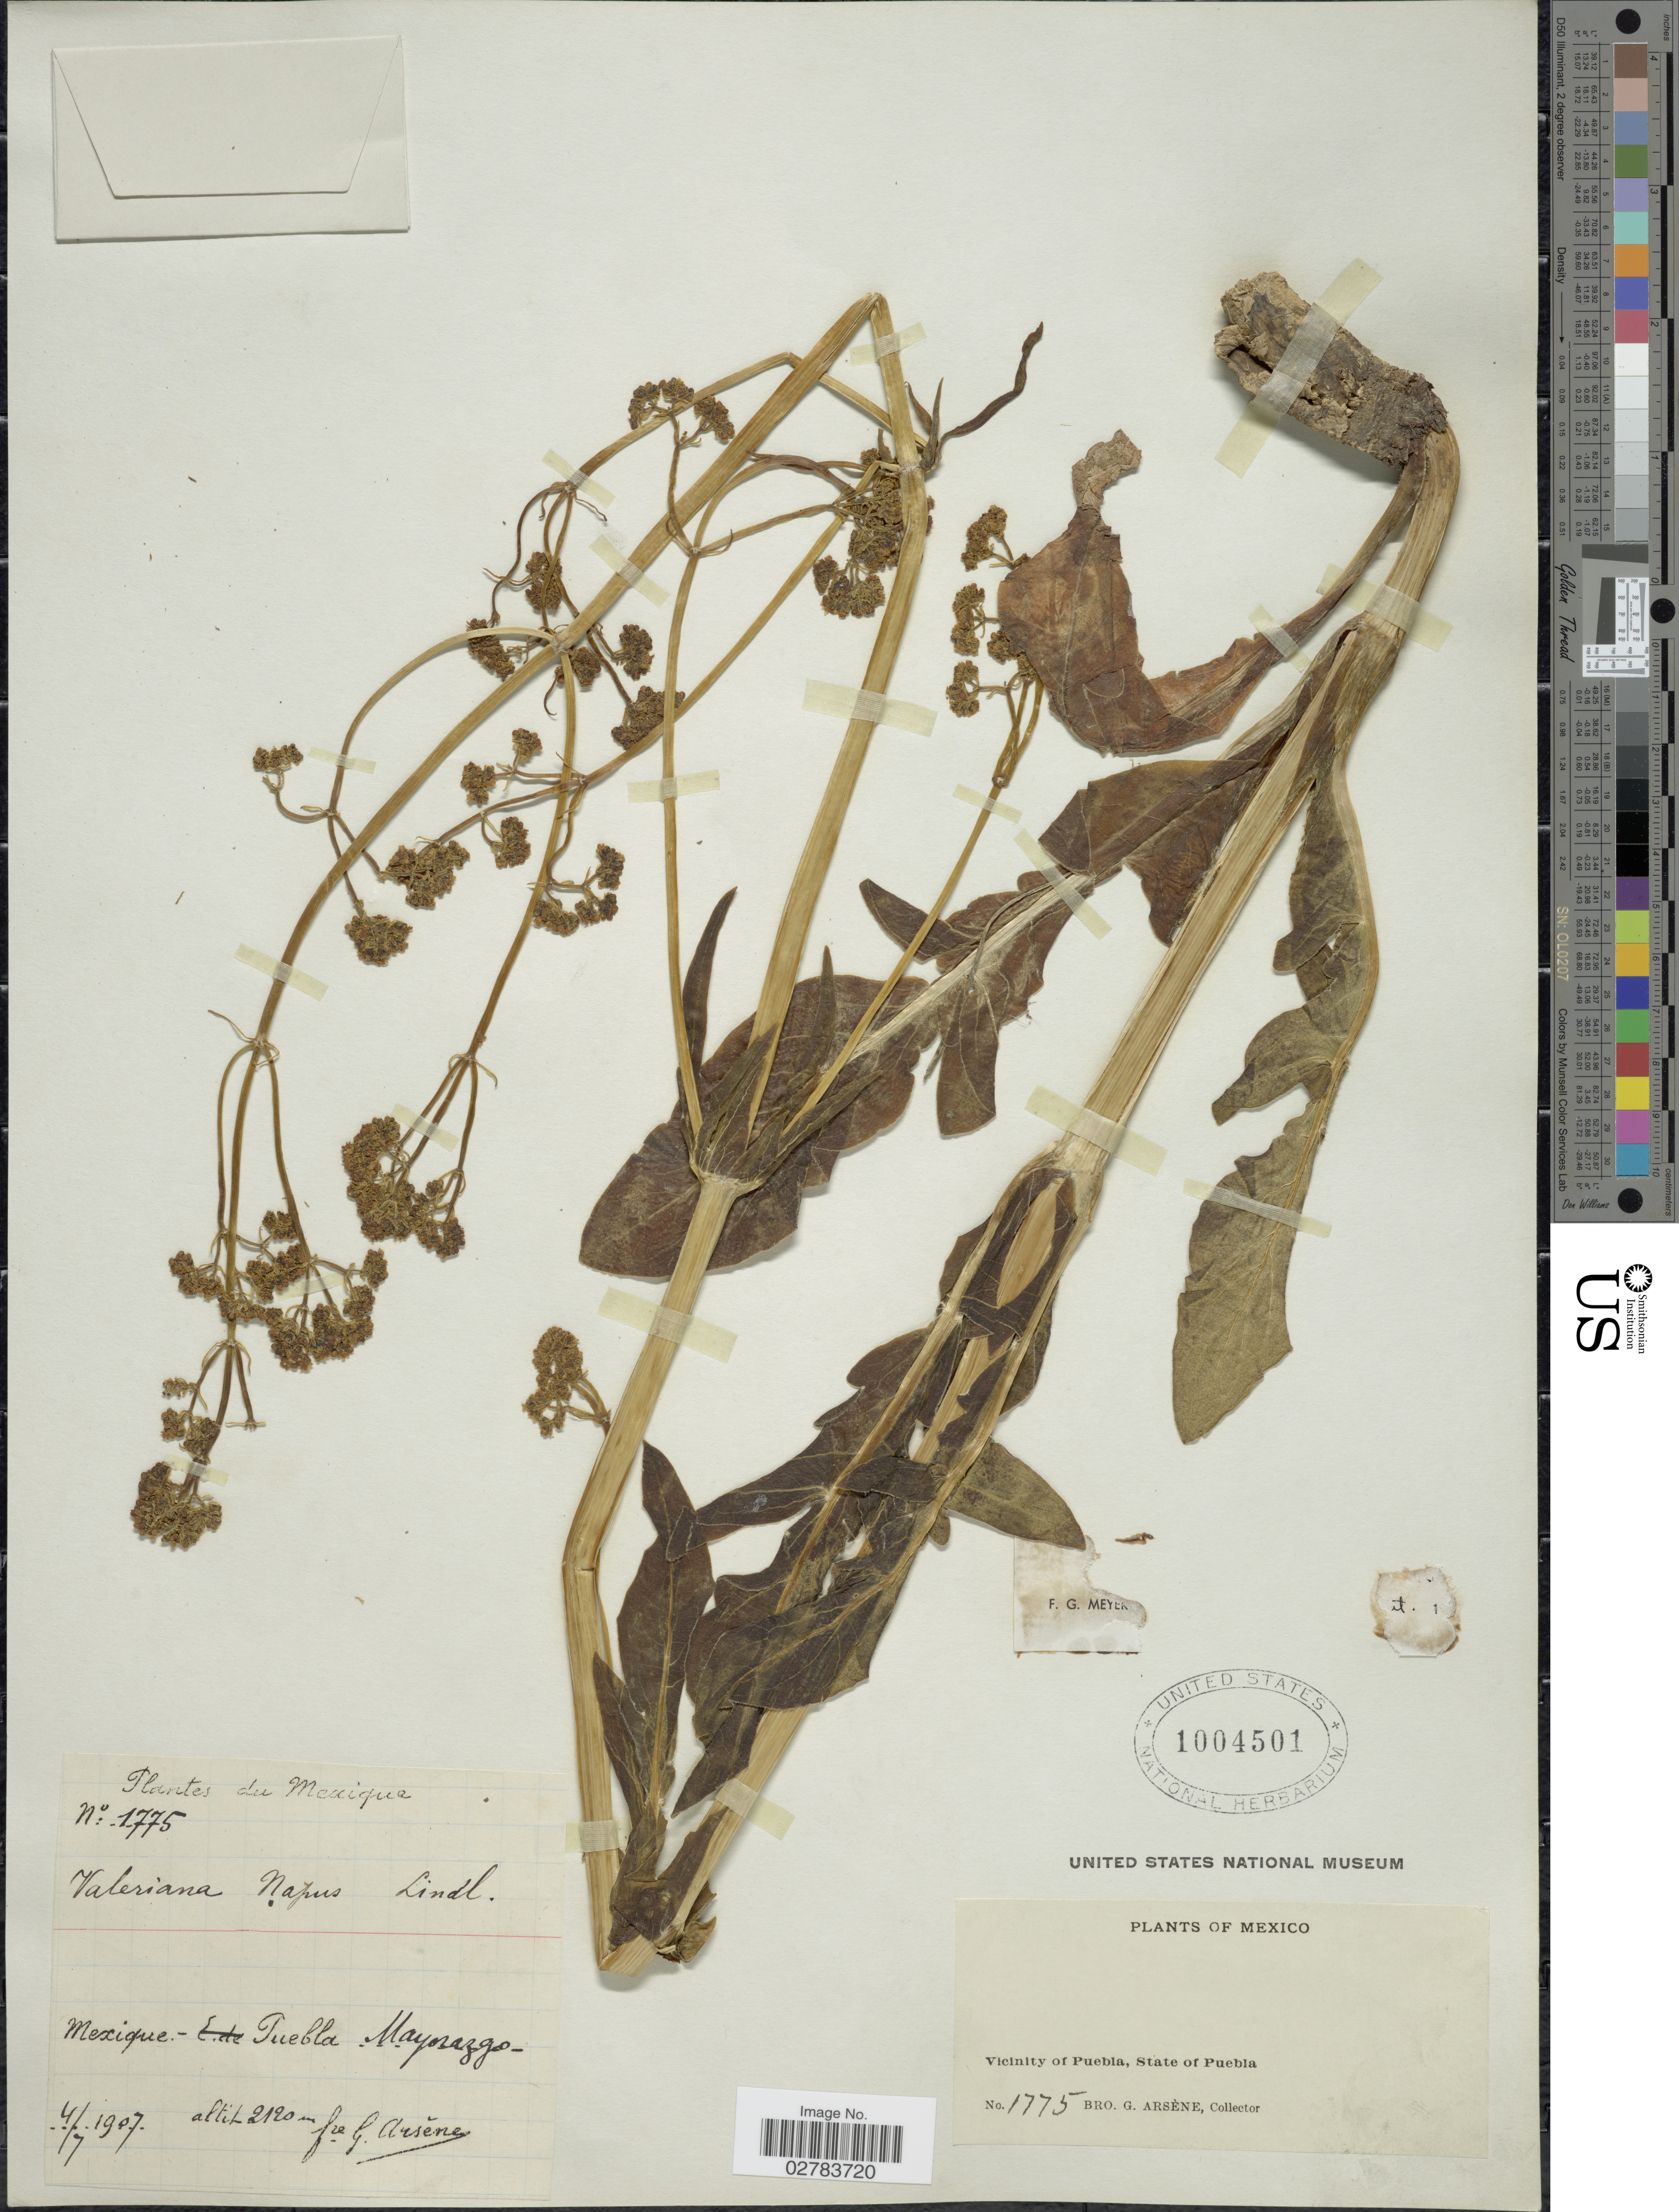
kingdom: Plantae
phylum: Tracheophyta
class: Magnoliopsida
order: Dipsacales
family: Caprifoliaceae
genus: Valeriana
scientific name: Valeriana edulis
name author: Nutt.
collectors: Bro. G. Arsène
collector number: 1775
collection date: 1907-07-04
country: Mexico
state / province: Puebla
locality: Vicinity of Puebla. Mayorazgo.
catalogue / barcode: US 1004501